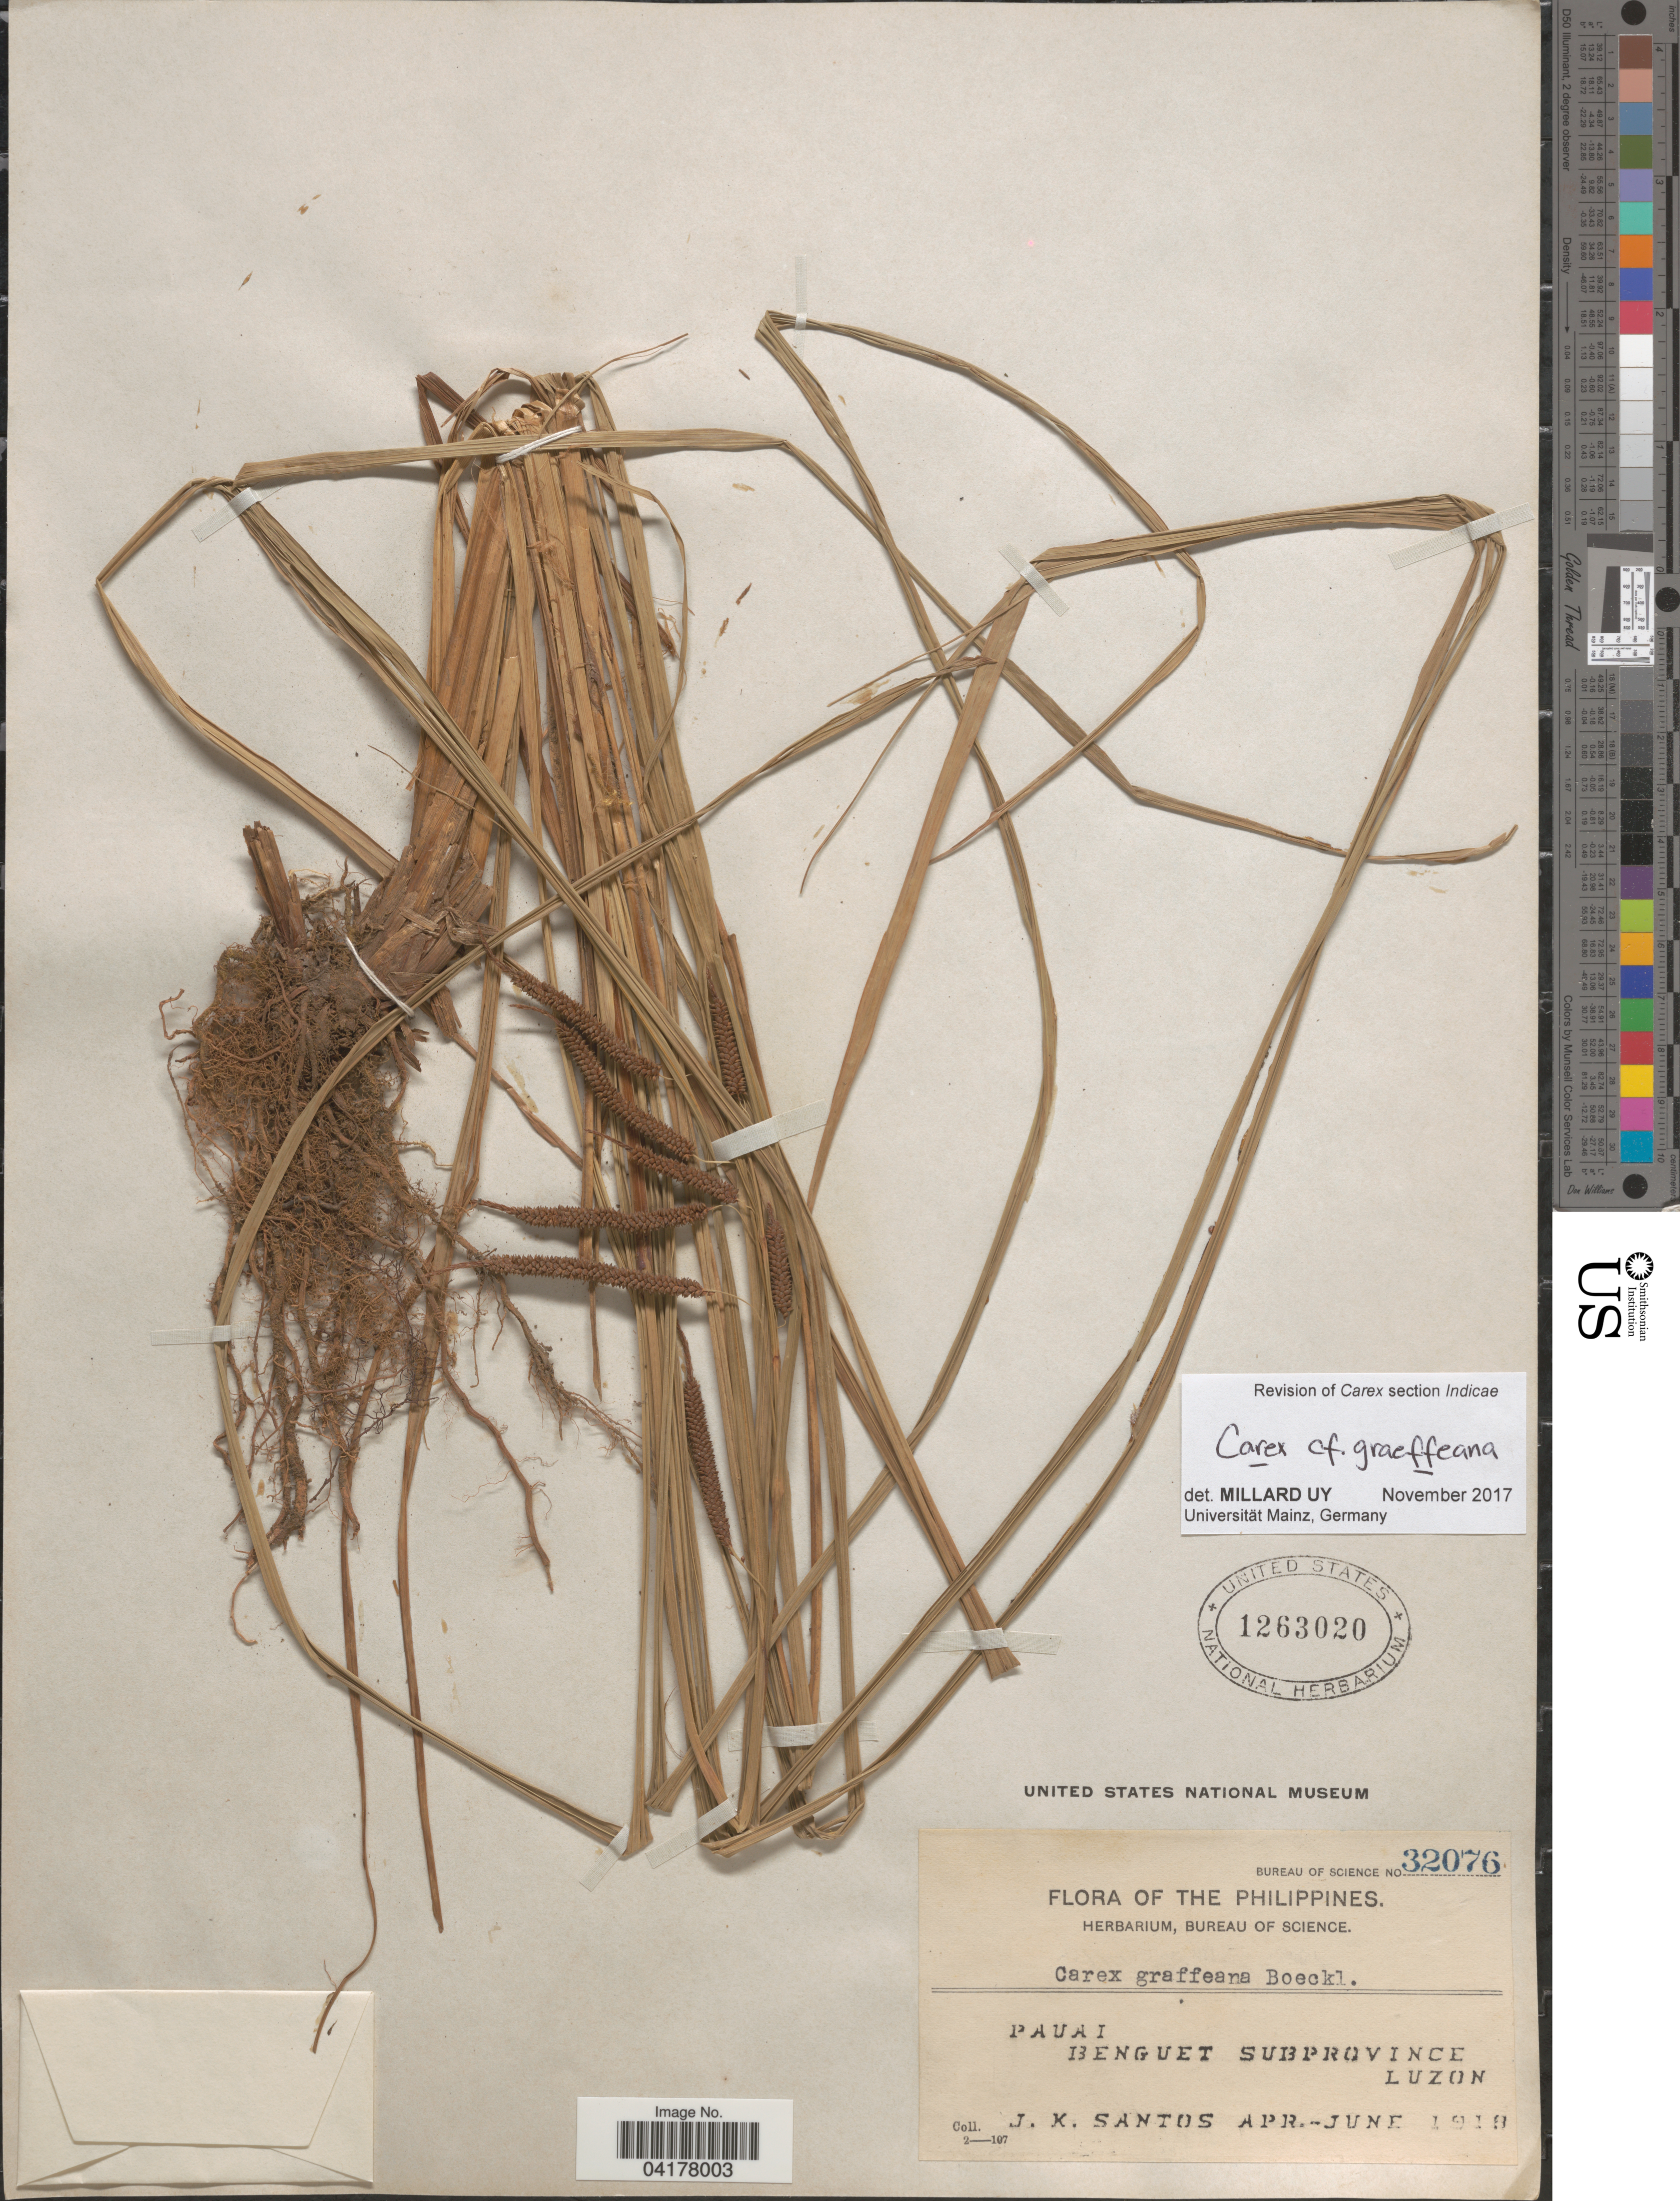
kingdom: Plantae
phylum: Tracheophyta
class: Liliopsida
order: Poales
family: Cyperaceae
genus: Carex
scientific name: Carex graeffeana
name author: Boeckeler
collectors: J. K. Santos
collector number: Bureau of Science 32076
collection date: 1918-04/1918-06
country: Philippines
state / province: Cordillera (Administrative Region)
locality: Pauai. Benguet Subprovince. Luzon.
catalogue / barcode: US 1263020